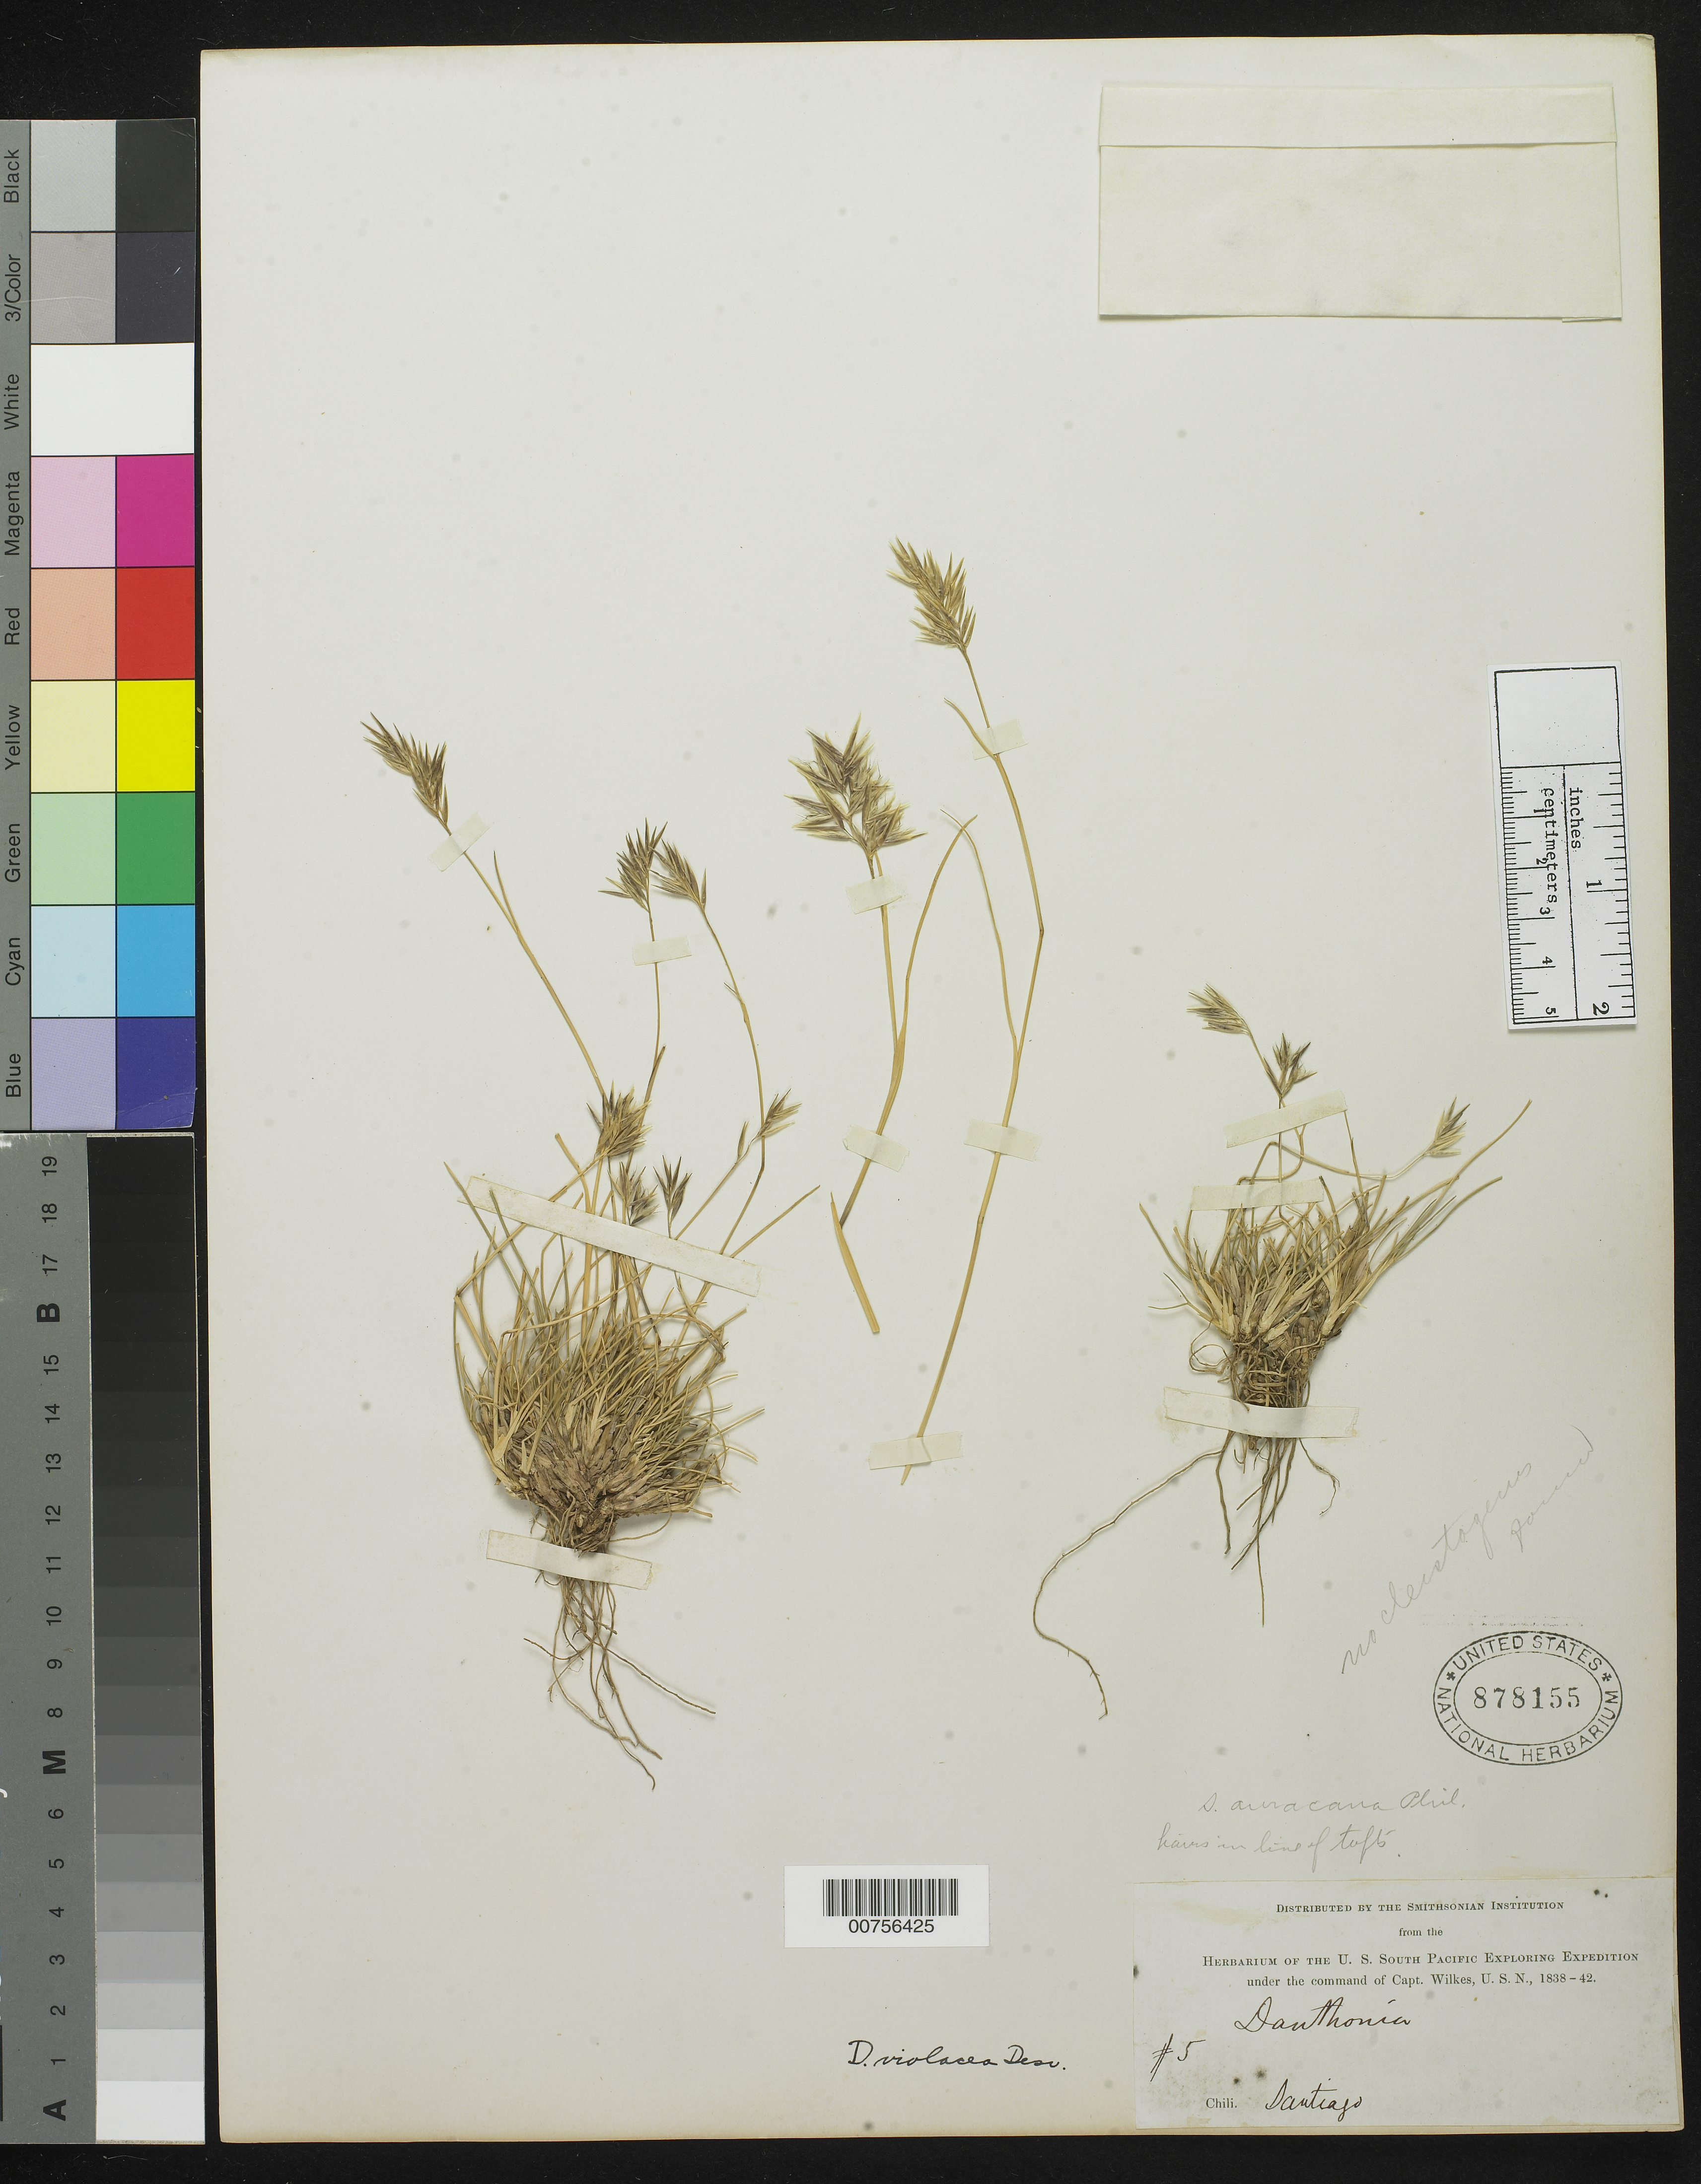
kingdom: Plantae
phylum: Tracheophyta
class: Liliopsida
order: Poales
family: Poaceae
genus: Danthonia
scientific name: Danthonia violacea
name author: É. Desv.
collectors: Wilkes Explor. Exped.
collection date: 1838/1842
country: Chile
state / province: Región Metropolitana (RM)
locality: Chili. Santiago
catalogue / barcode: US 878155